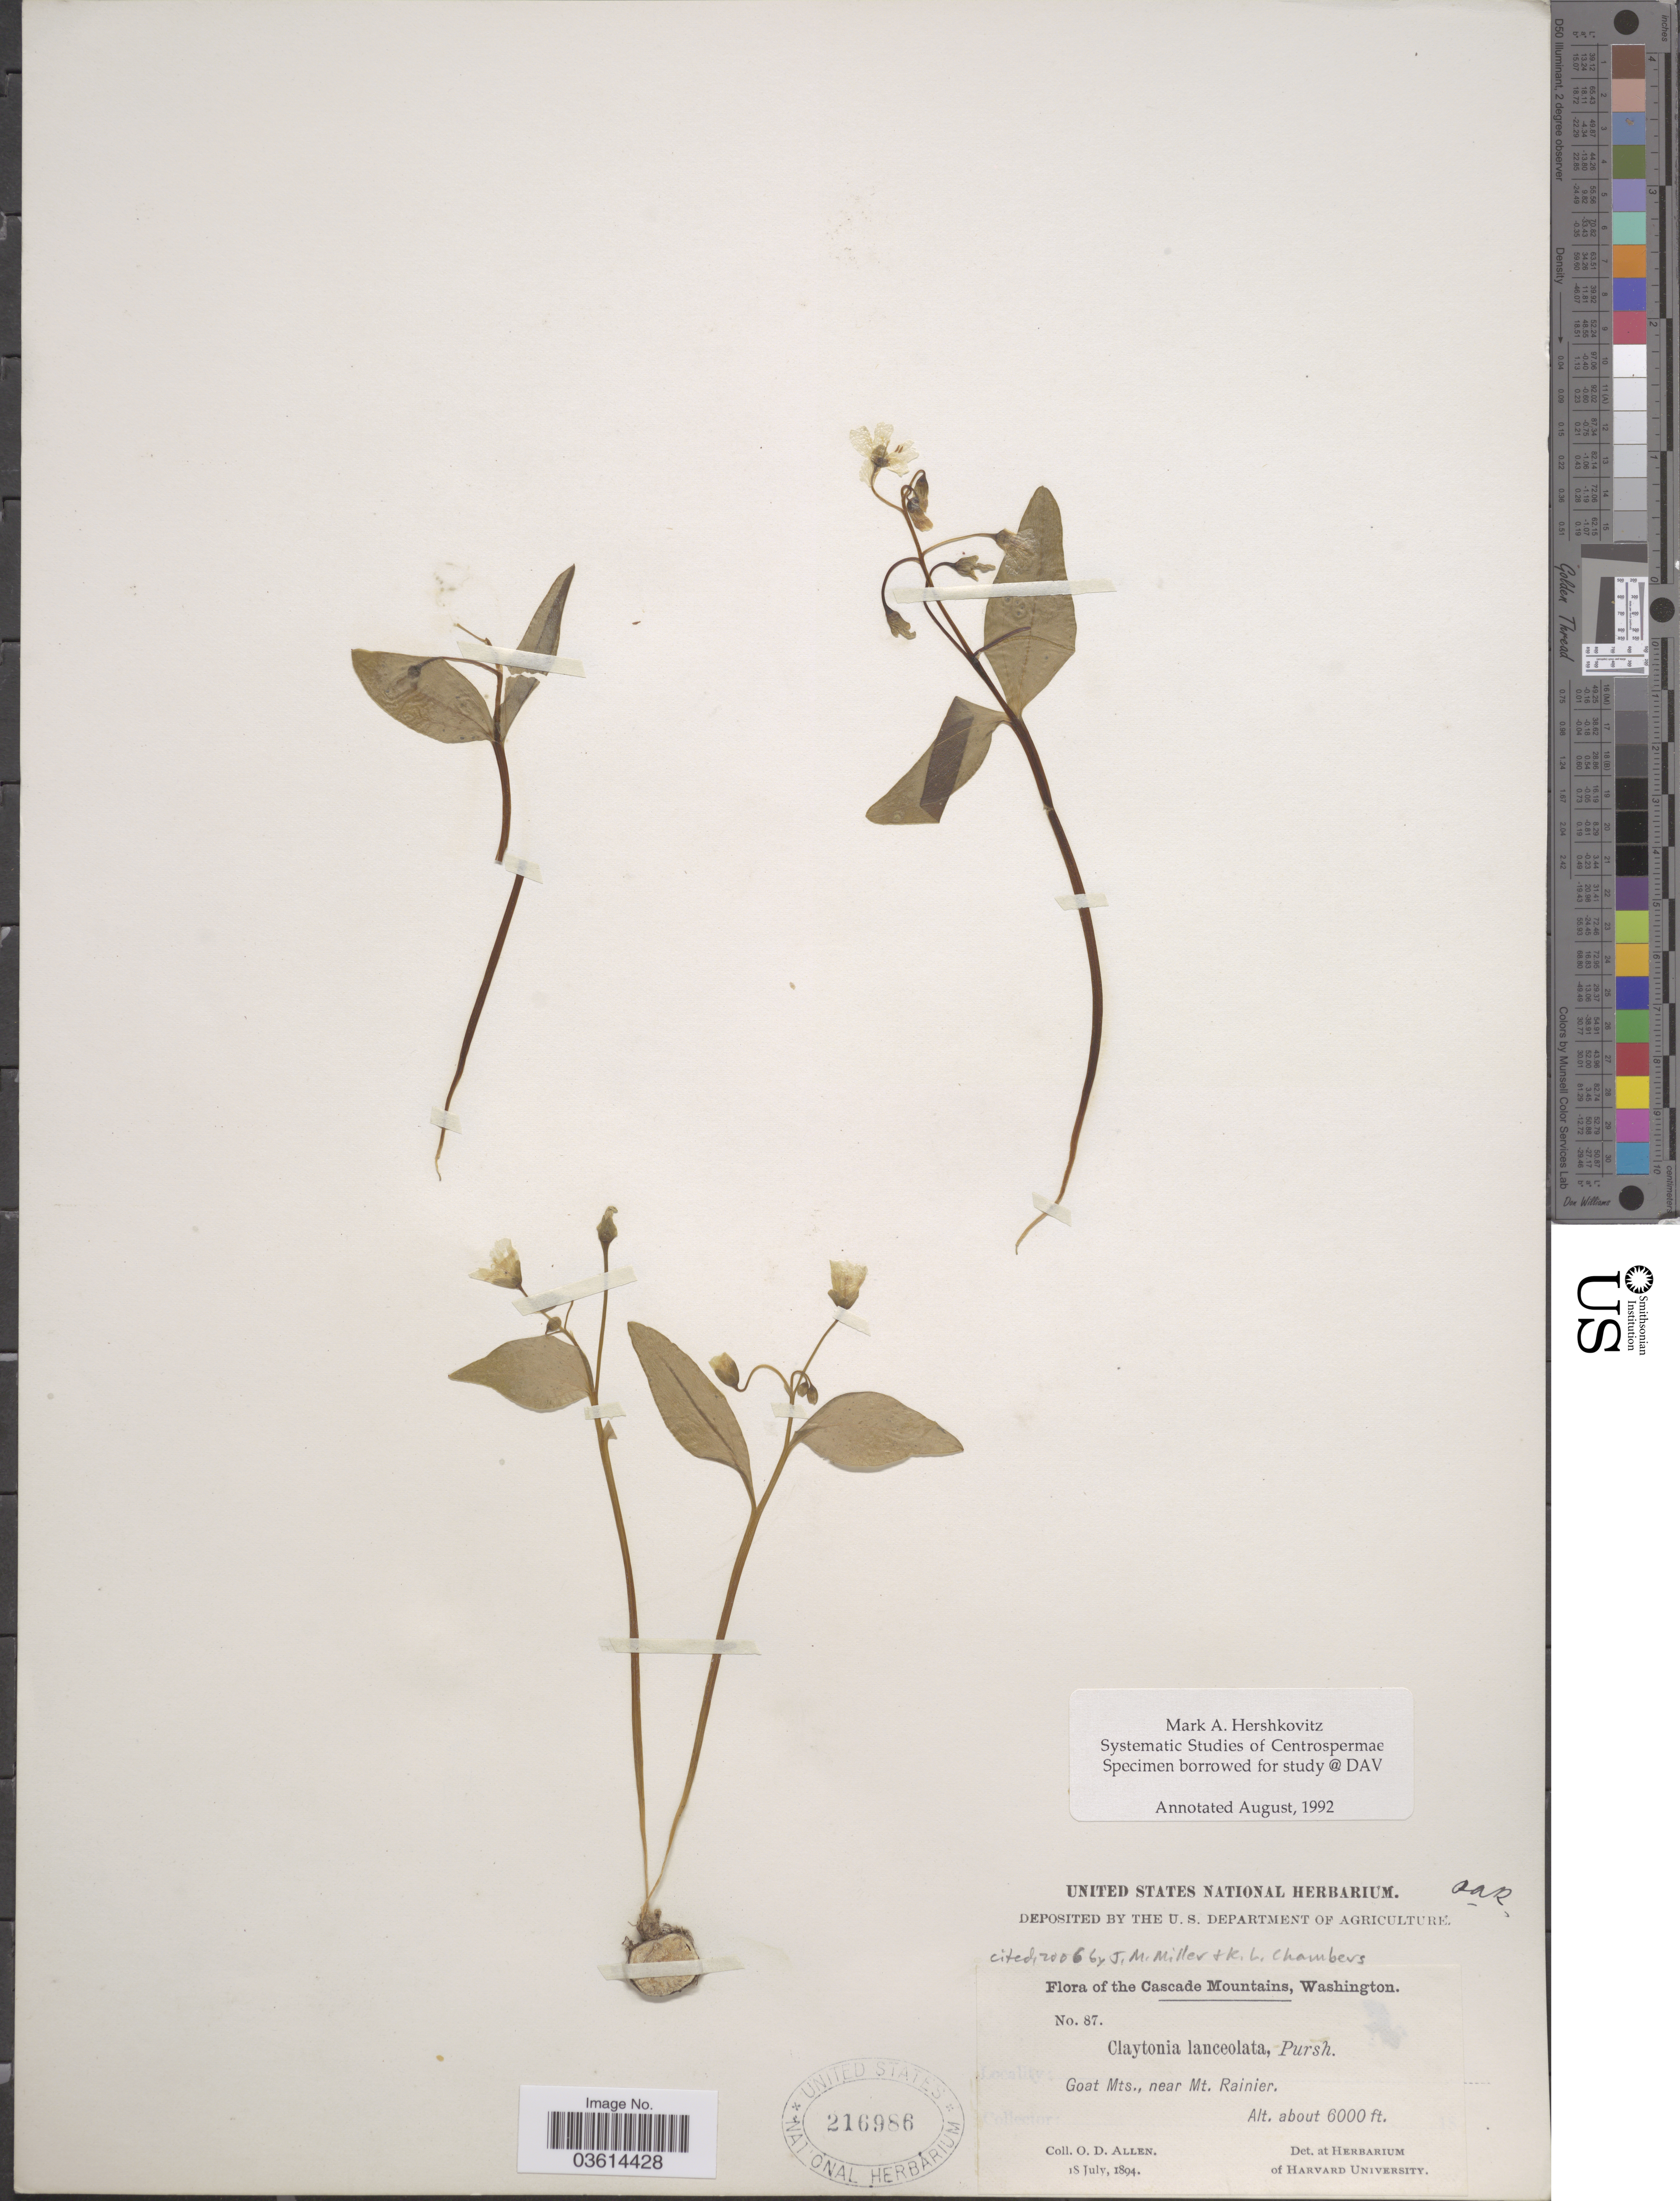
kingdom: Plantae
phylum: Tracheophyta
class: Magnoliopsida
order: Caryophyllales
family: Montiaceae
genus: Claytonia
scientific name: Claytonia lanceolata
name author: Pursh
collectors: O. D. Allen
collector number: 87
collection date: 1894-07-18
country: United States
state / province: Washington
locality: The Cascade Mountains. Goat Mts., near Mt. Rainier.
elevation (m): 1829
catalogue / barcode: US 216986